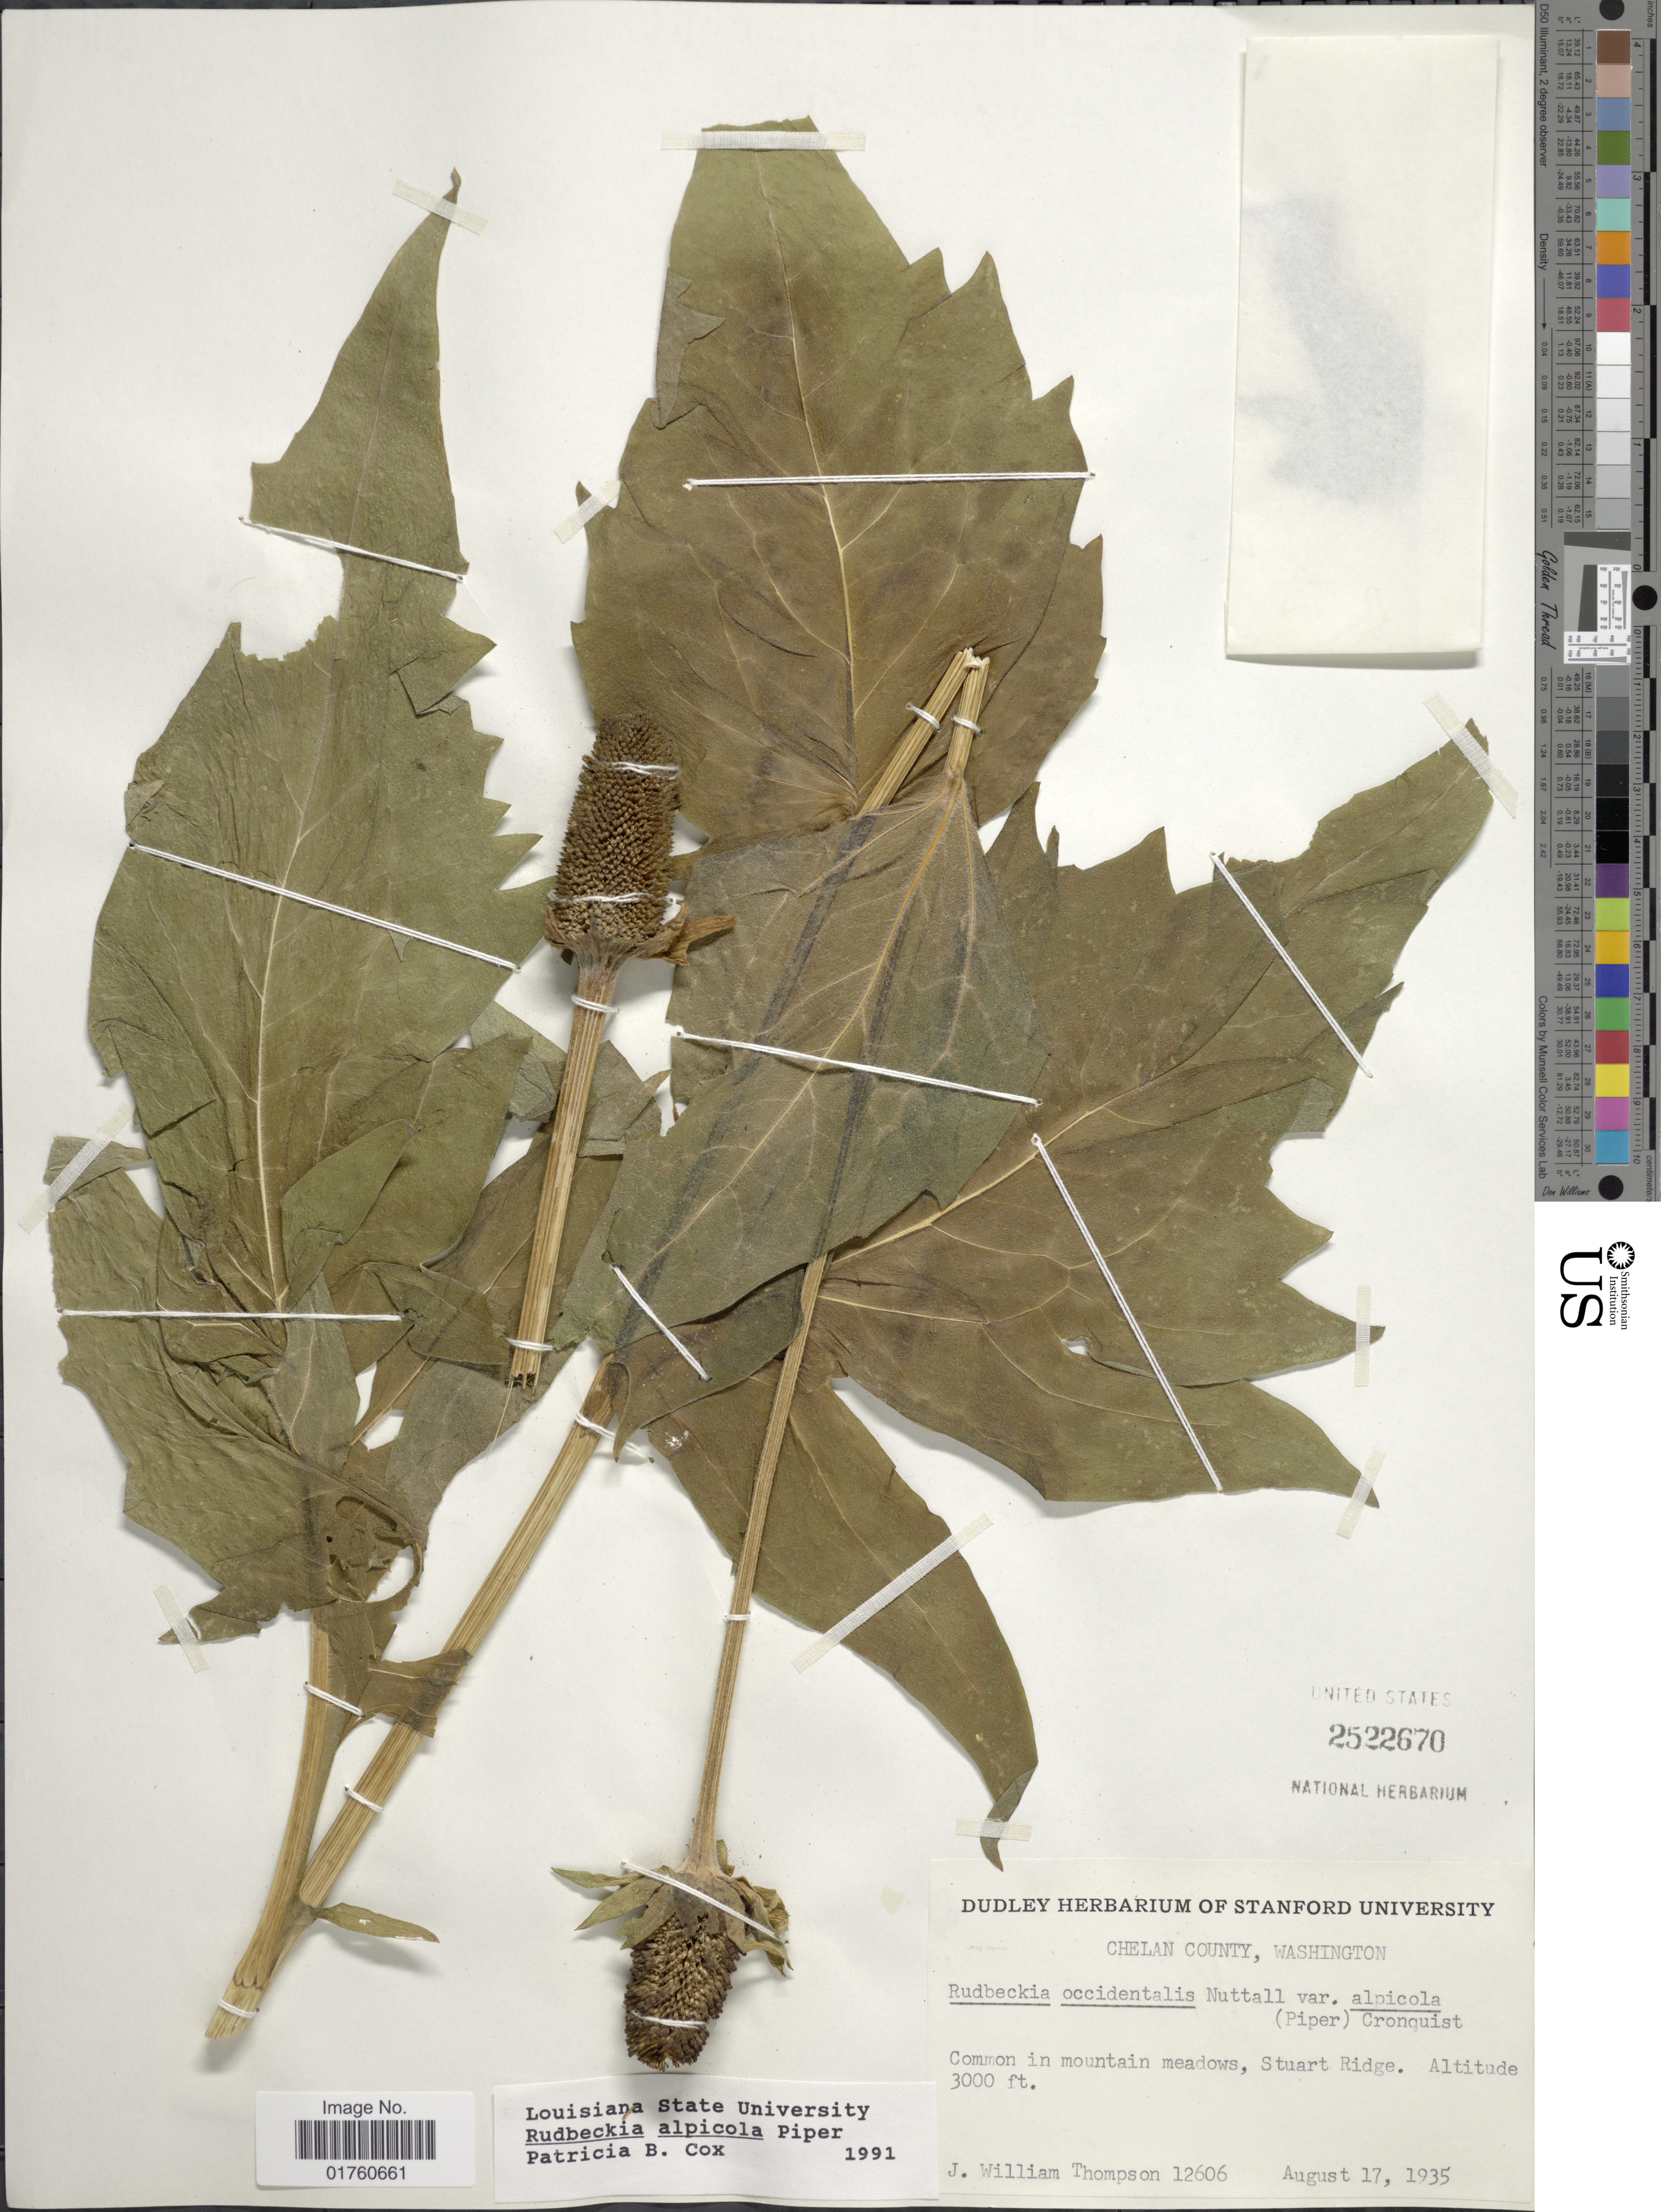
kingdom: Plantae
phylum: Tracheophyta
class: Magnoliopsida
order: Asterales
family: Asteraceae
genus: Rudbeckia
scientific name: Rudbeckia alpicola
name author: Piper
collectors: J. W. Thompson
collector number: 12606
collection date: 1935-08-17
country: United States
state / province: Washington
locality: Chelan County, Common in mountain meadows, Stuart Ridge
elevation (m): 914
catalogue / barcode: US 2522670